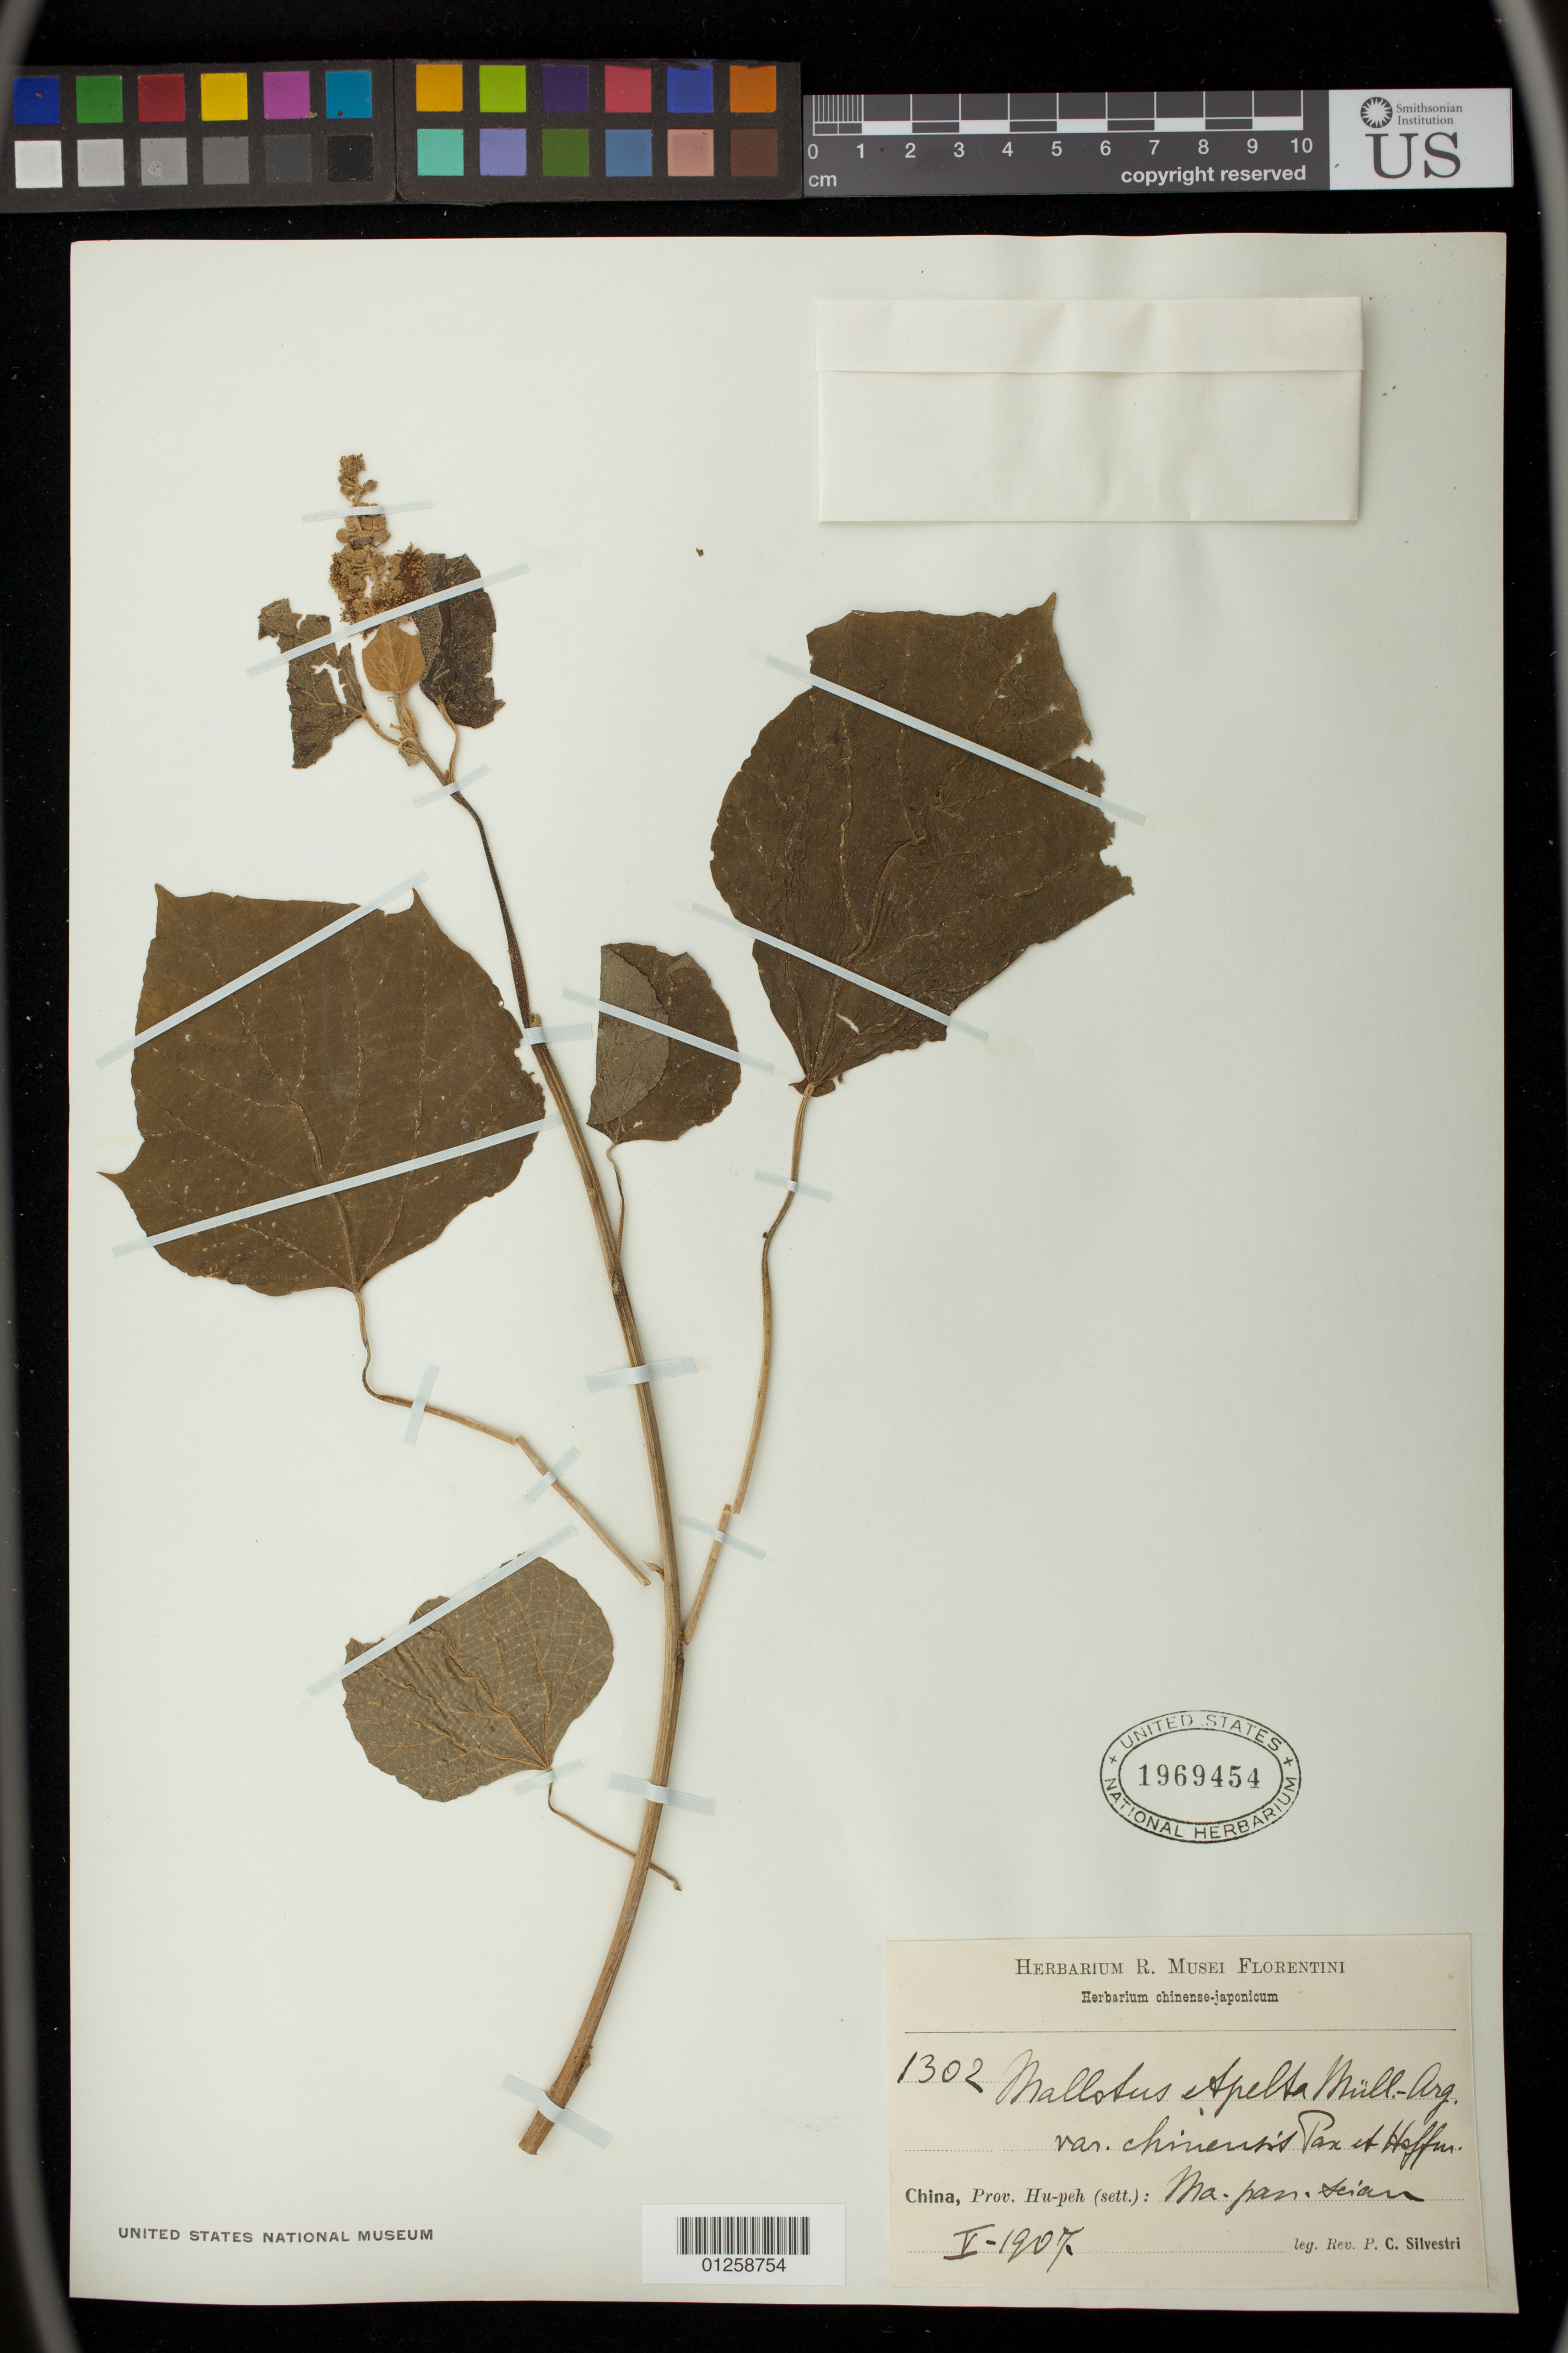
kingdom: Plantae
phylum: Tracheophyta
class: Magnoliopsida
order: Malpighiales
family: Euphorbiaceae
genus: Mallotus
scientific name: Mallotus apelta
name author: (Lour.) Müll. Arg.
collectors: P. Silvestri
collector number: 1302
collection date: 1907-05-01/1907-05-31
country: China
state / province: Hubei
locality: Ma-pan-scian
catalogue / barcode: US 1969454